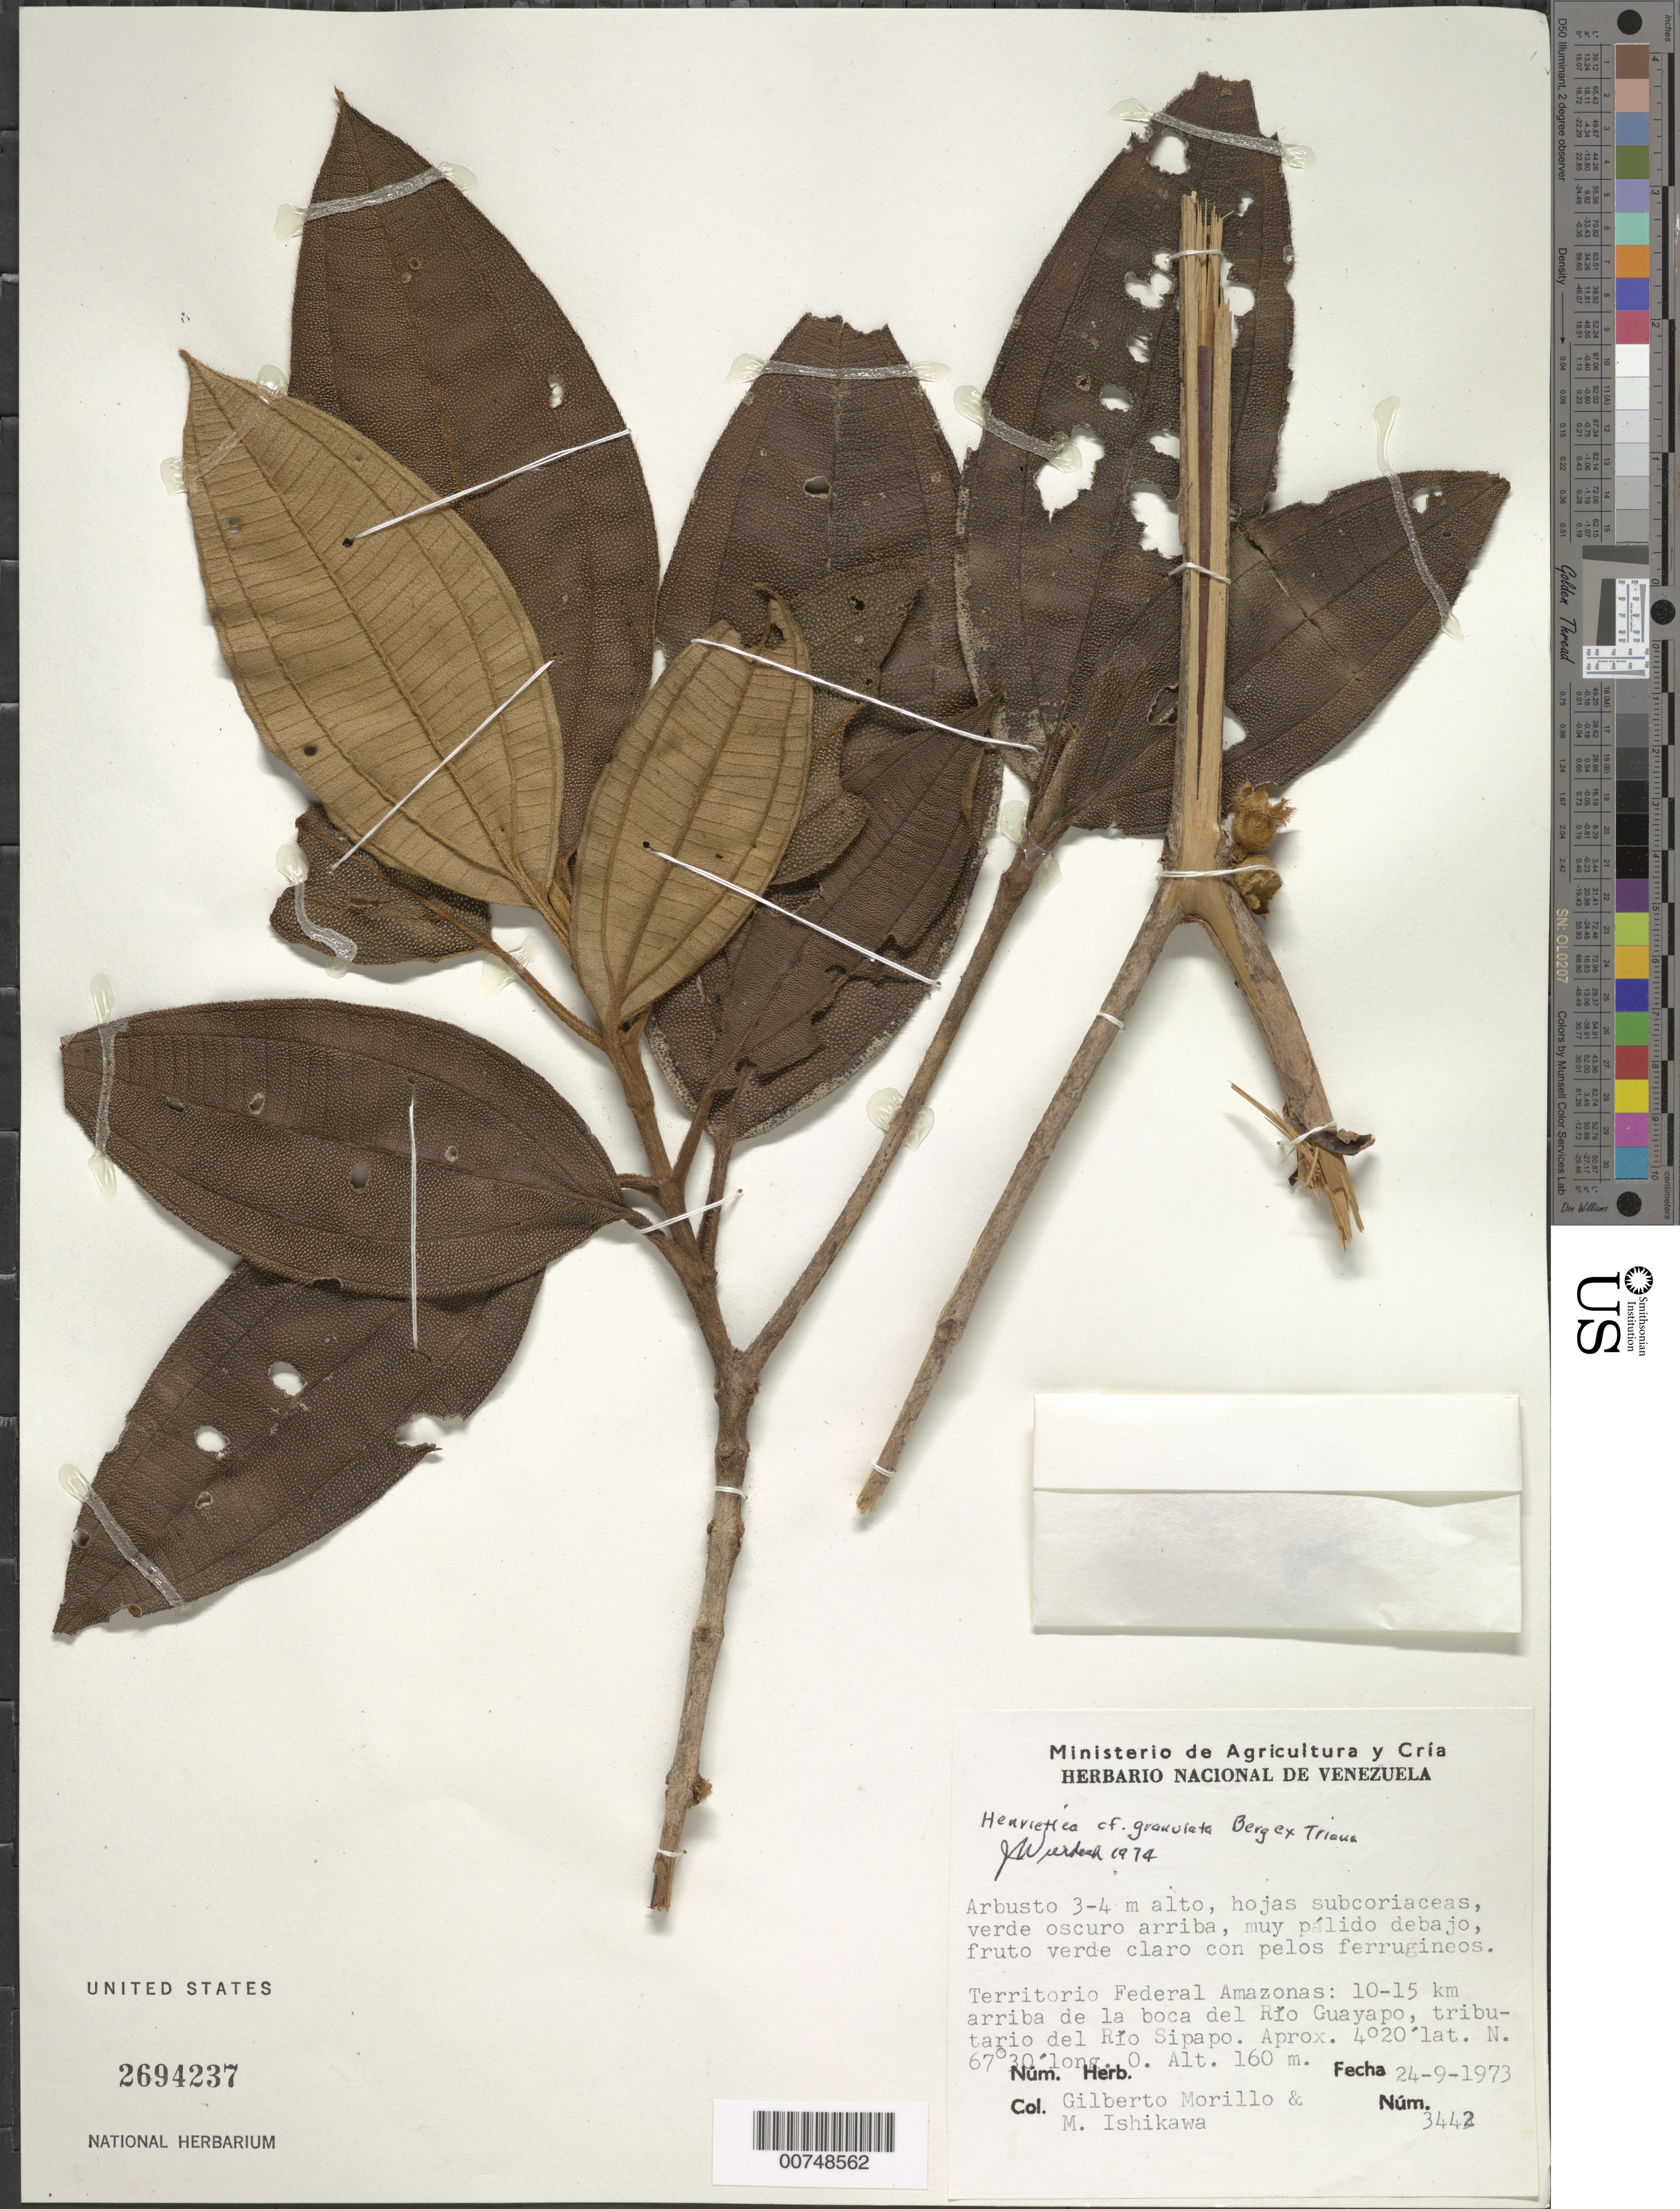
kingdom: Plantae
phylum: Tracheophyta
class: Magnoliopsida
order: Myrtales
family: Melastomataceae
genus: Henriettea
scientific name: Henriettea granulata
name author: Berg ex Triana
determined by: Wurdack, John J., (US), US (UNITED STATES)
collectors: G. Morillo & M. Ishikawa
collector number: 3442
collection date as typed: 24-Sep-73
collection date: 1973-09-24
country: Venezuela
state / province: Amazonas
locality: Río Guayapo (tributarío del Río Sipapo), 10-15 km arriba del la boca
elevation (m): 160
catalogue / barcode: US 2694237